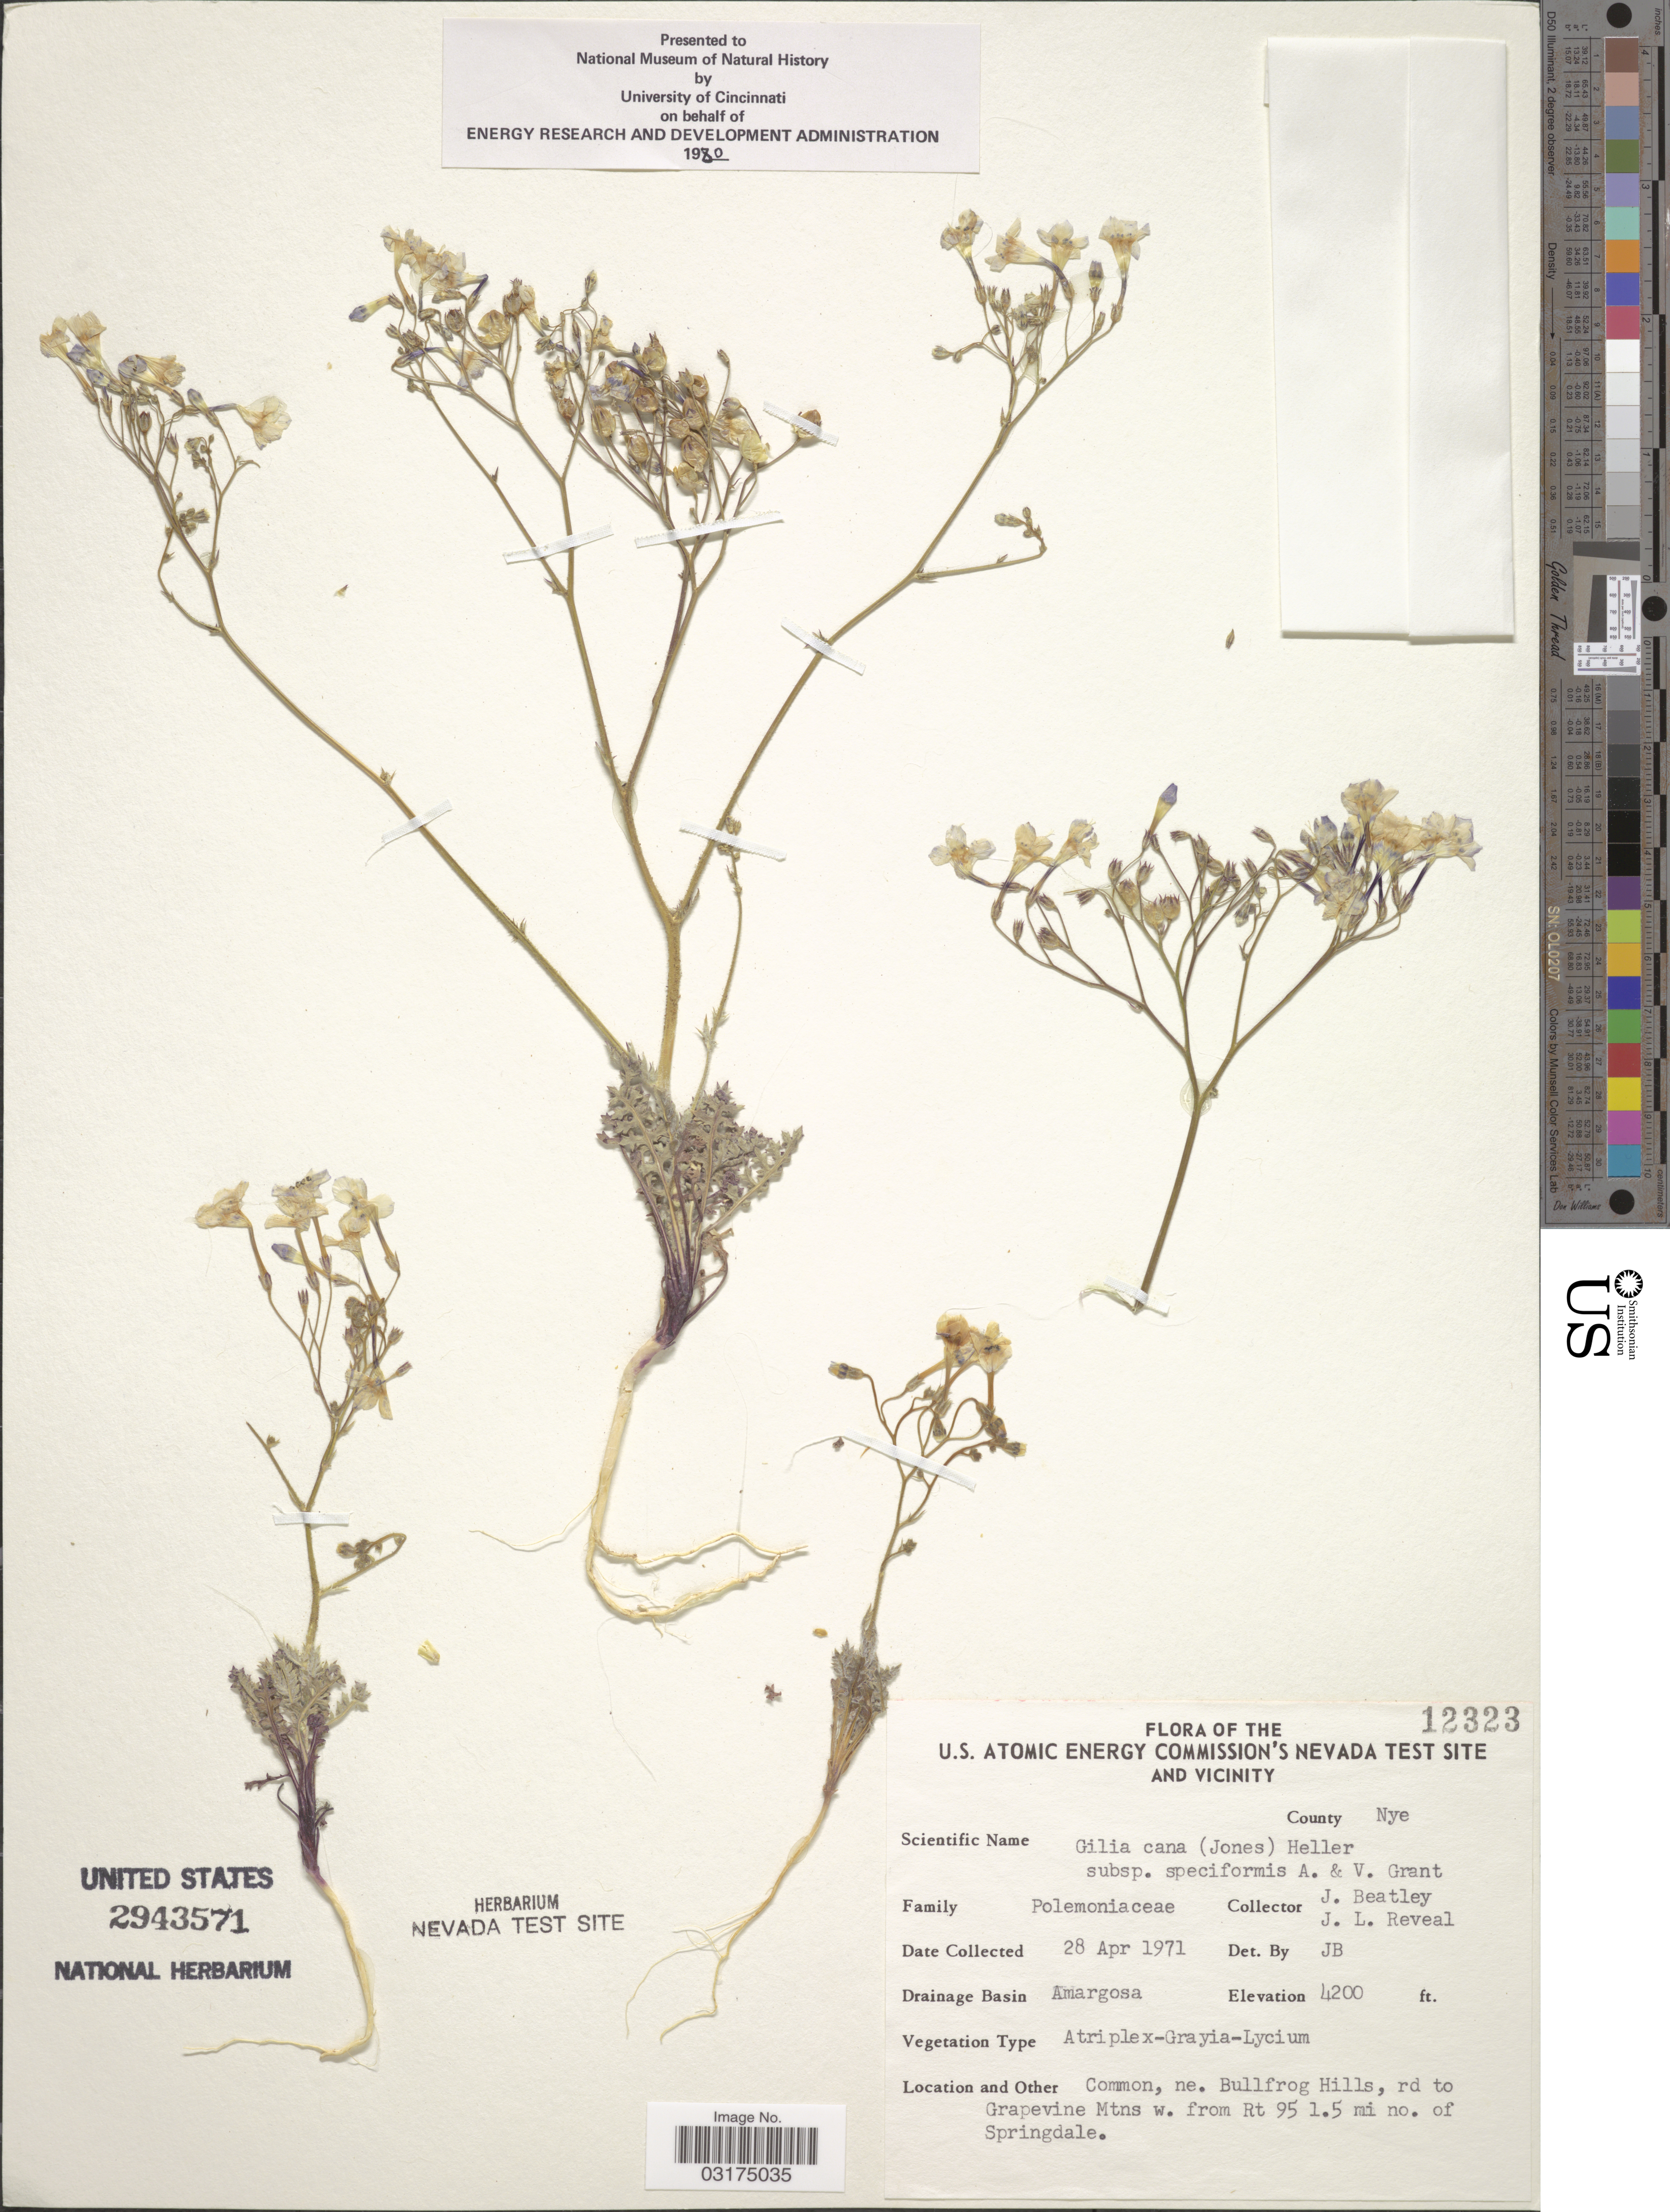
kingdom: Plantae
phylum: Tracheophyta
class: Magnoliopsida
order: Ericales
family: Polemoniaceae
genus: Gilia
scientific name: Gilia cana subsp. speciformis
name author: A.D. Grant & V.E. Grant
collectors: J. C. Beatley & J. L. Reveal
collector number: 12323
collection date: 1971-04-28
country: United States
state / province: Nevada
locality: The U. S. Atomic Energy Commission's Nevada Test Site and Vicinity. County Nye. Drainage Basin Amargosa. Ne. Bullfrog Hills, rd to Grapevine Mtns w. from Rt 95 1.5 mi no. of Springdale.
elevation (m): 1280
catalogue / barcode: US 2943571